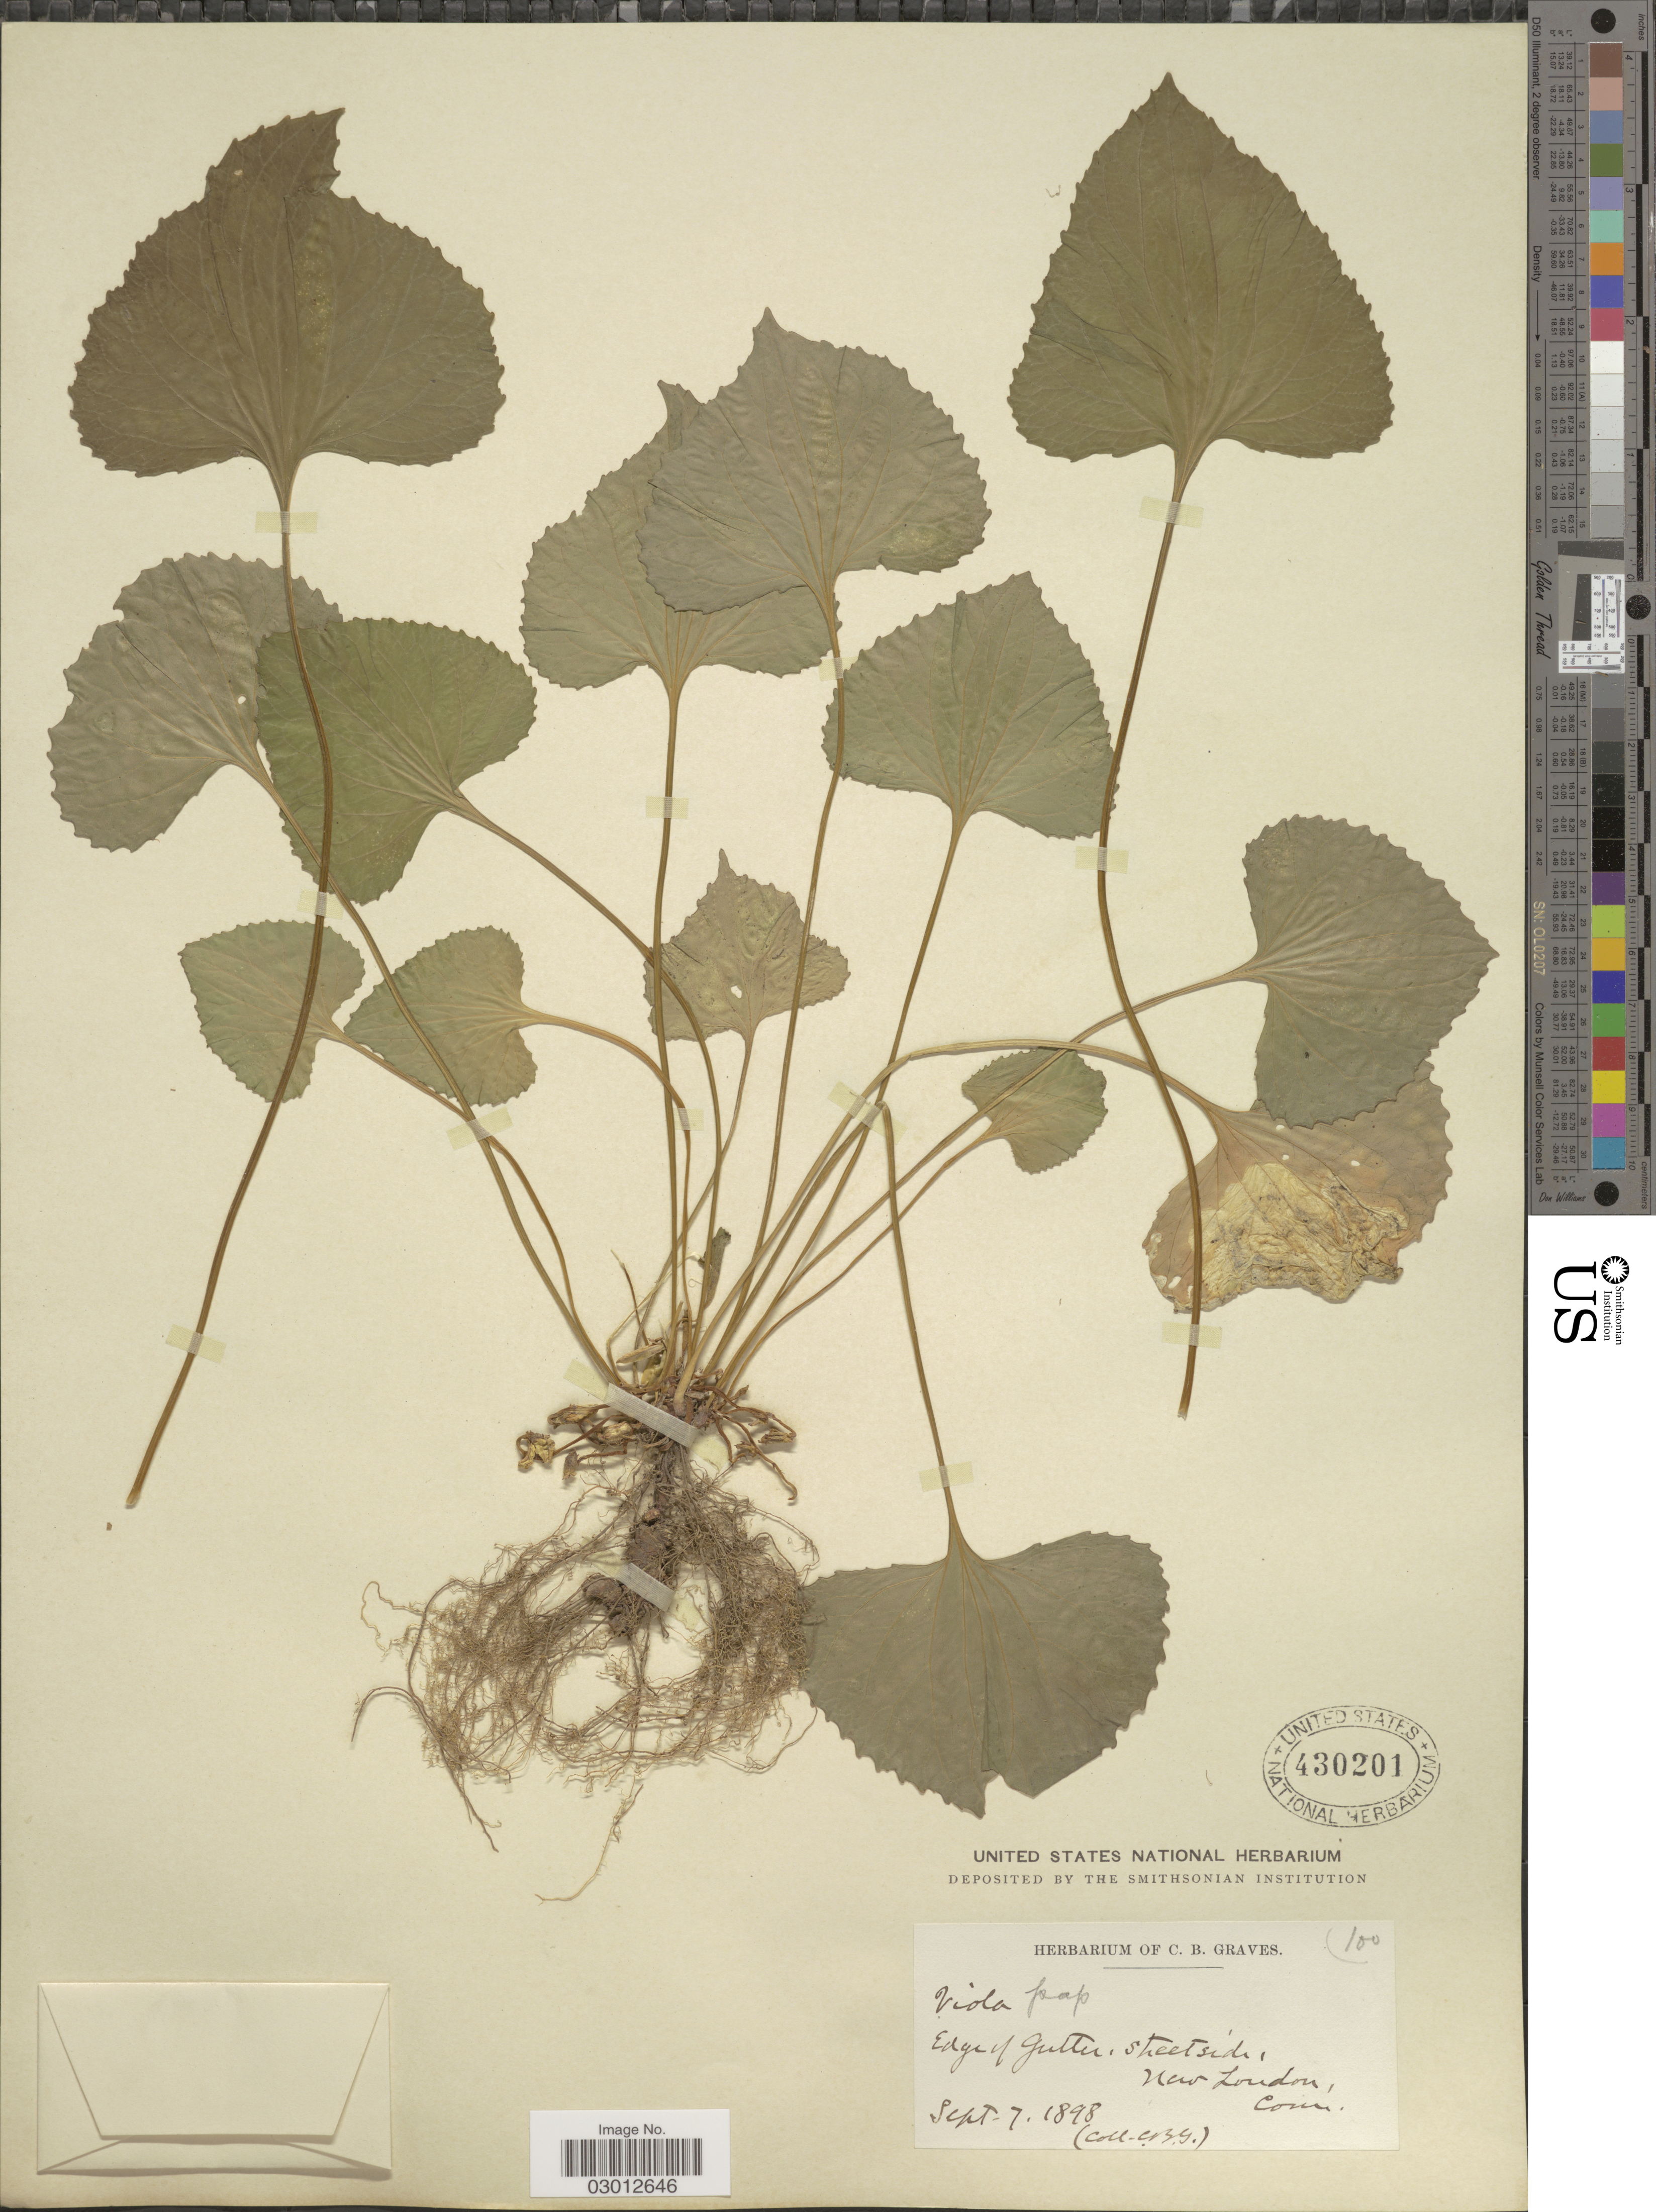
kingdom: Plantae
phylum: Tracheophyta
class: Magnoliopsida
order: Malpighiales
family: Violaceae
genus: Viola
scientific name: Viola papilionacea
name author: Pursh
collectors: C. Graves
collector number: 100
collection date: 1898-09-07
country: United States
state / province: Connecticut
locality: Edge of Gutter, streetside, New London.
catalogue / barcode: US 430201